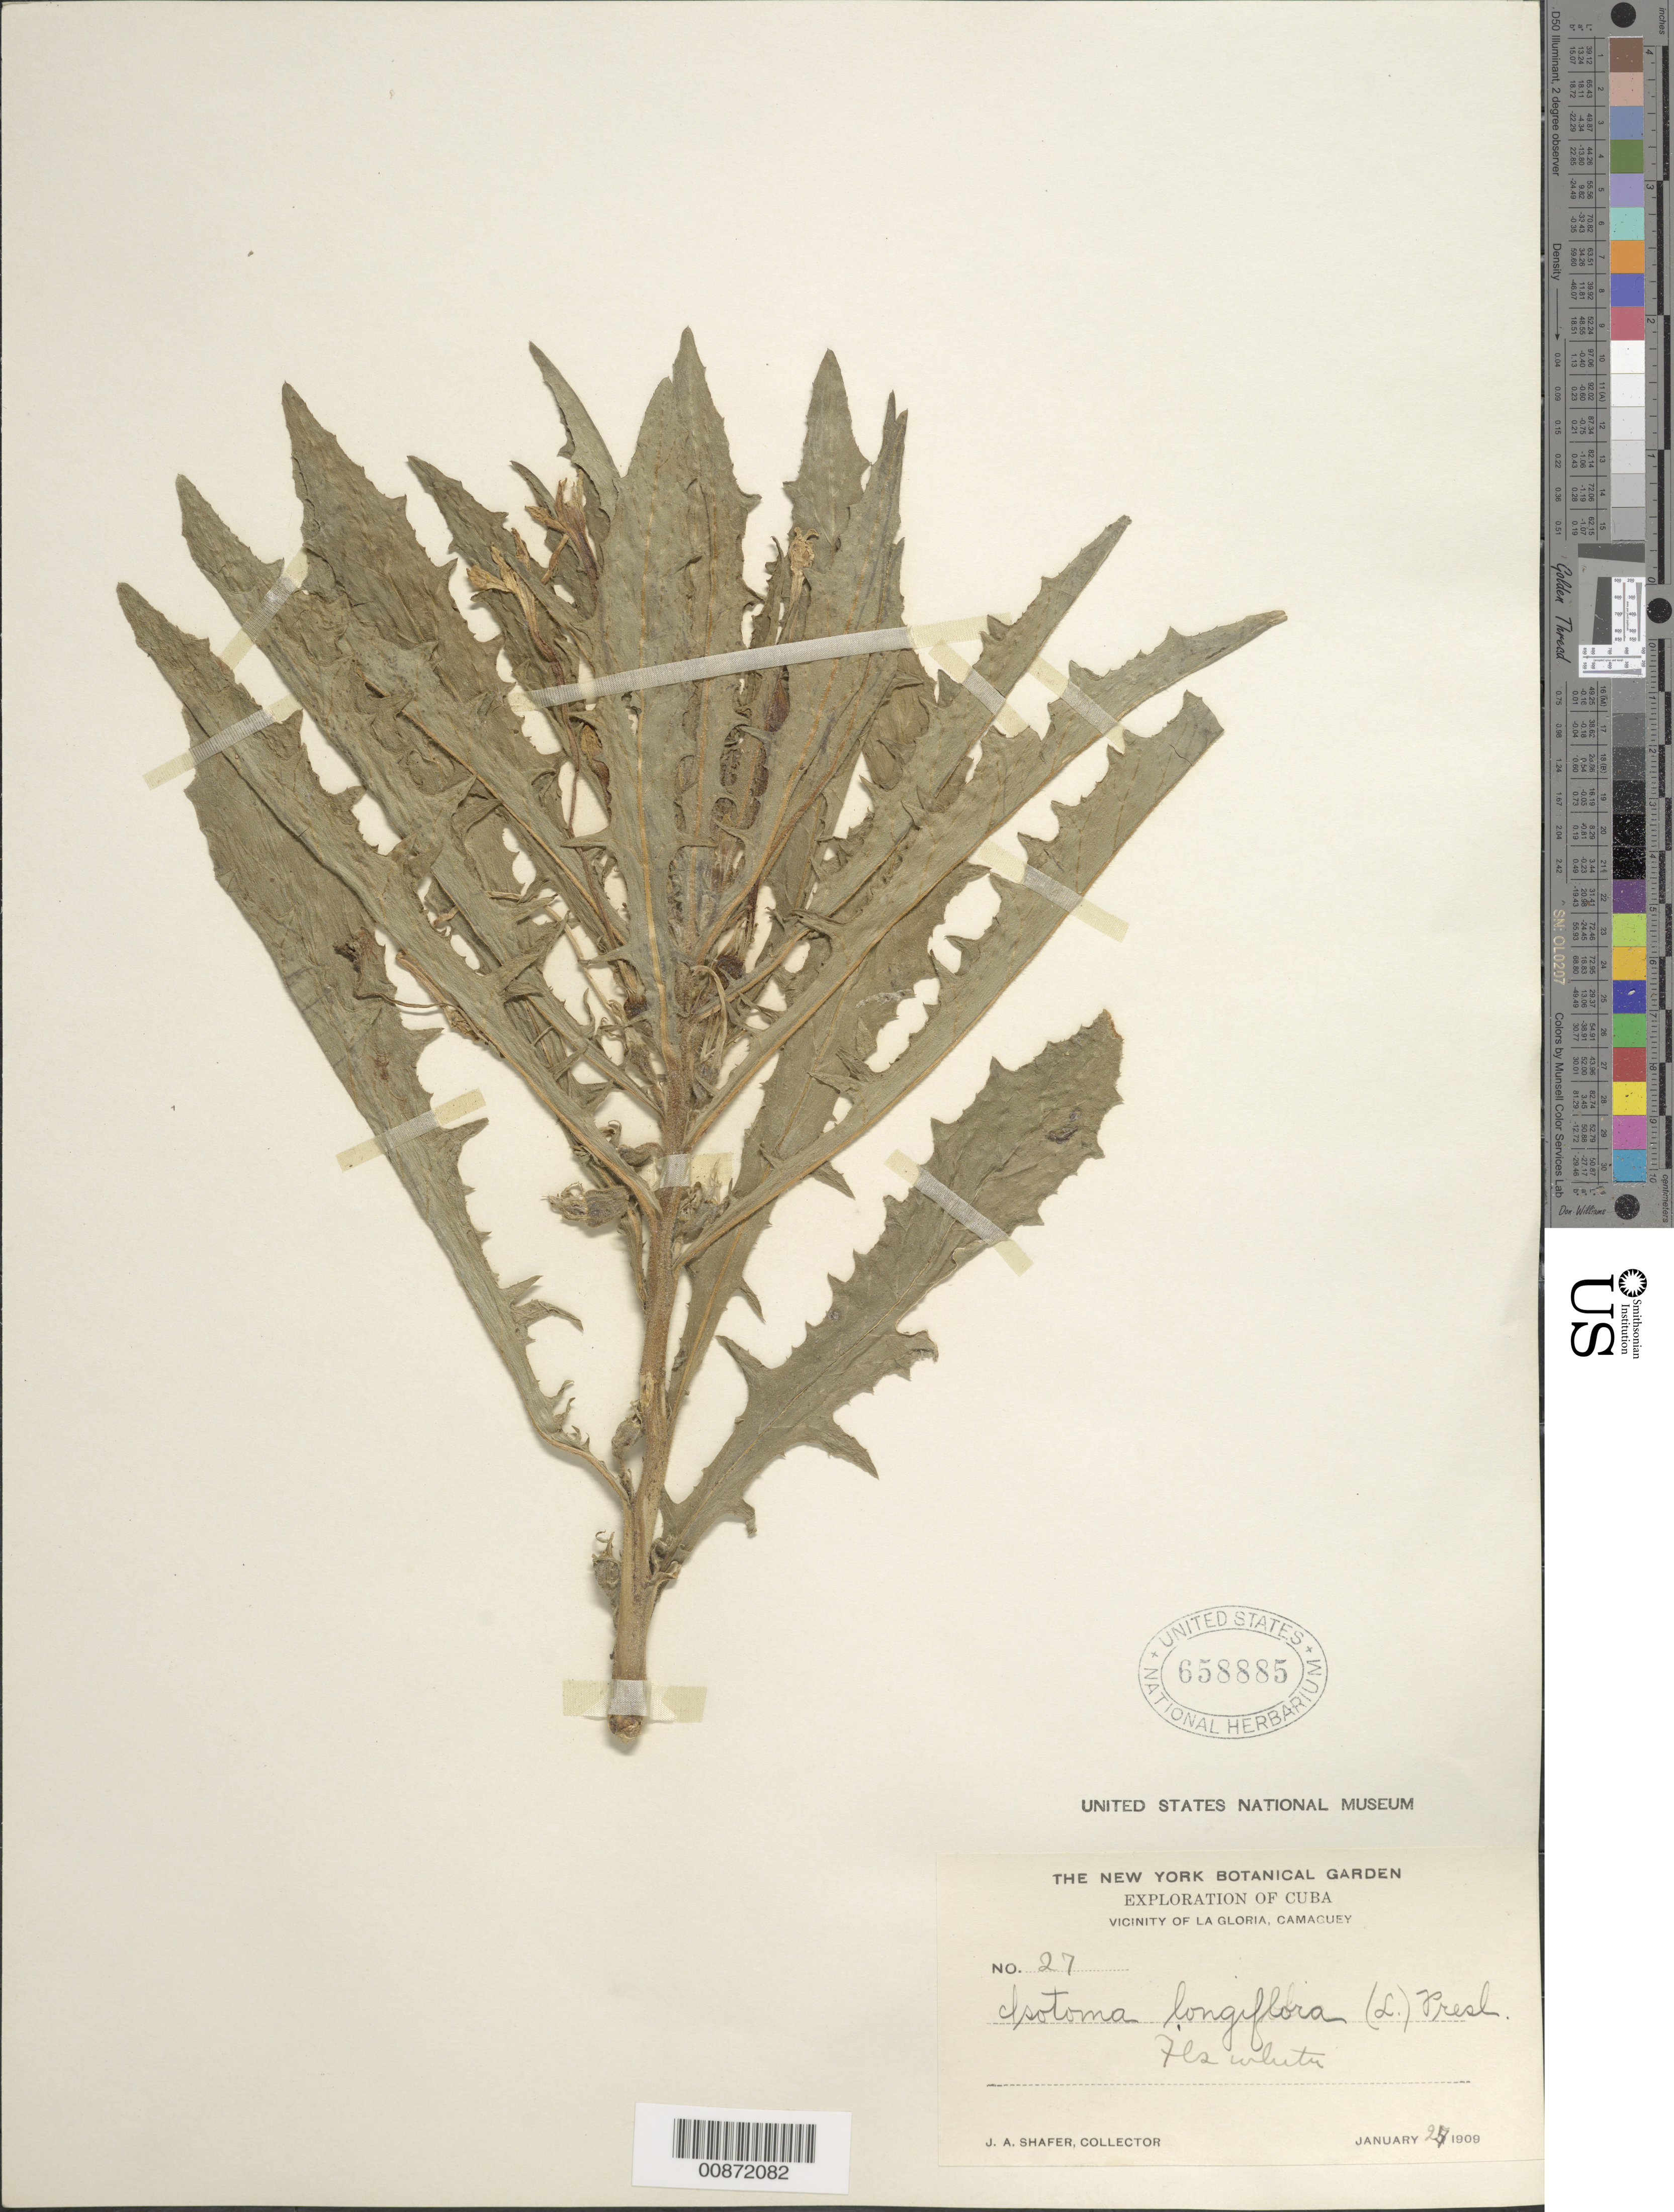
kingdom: Plantae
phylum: Tracheophyta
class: Magnoliopsida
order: Asterales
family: Campanulaceae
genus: Hippobroma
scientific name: Hippobroma longiflora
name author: (L.) G. Don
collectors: J. A. Shafer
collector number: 27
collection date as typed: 27 Jan 1909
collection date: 1909-01-27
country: Cuba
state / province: Camaguey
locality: Vicinity of La Gloria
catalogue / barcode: US 658885